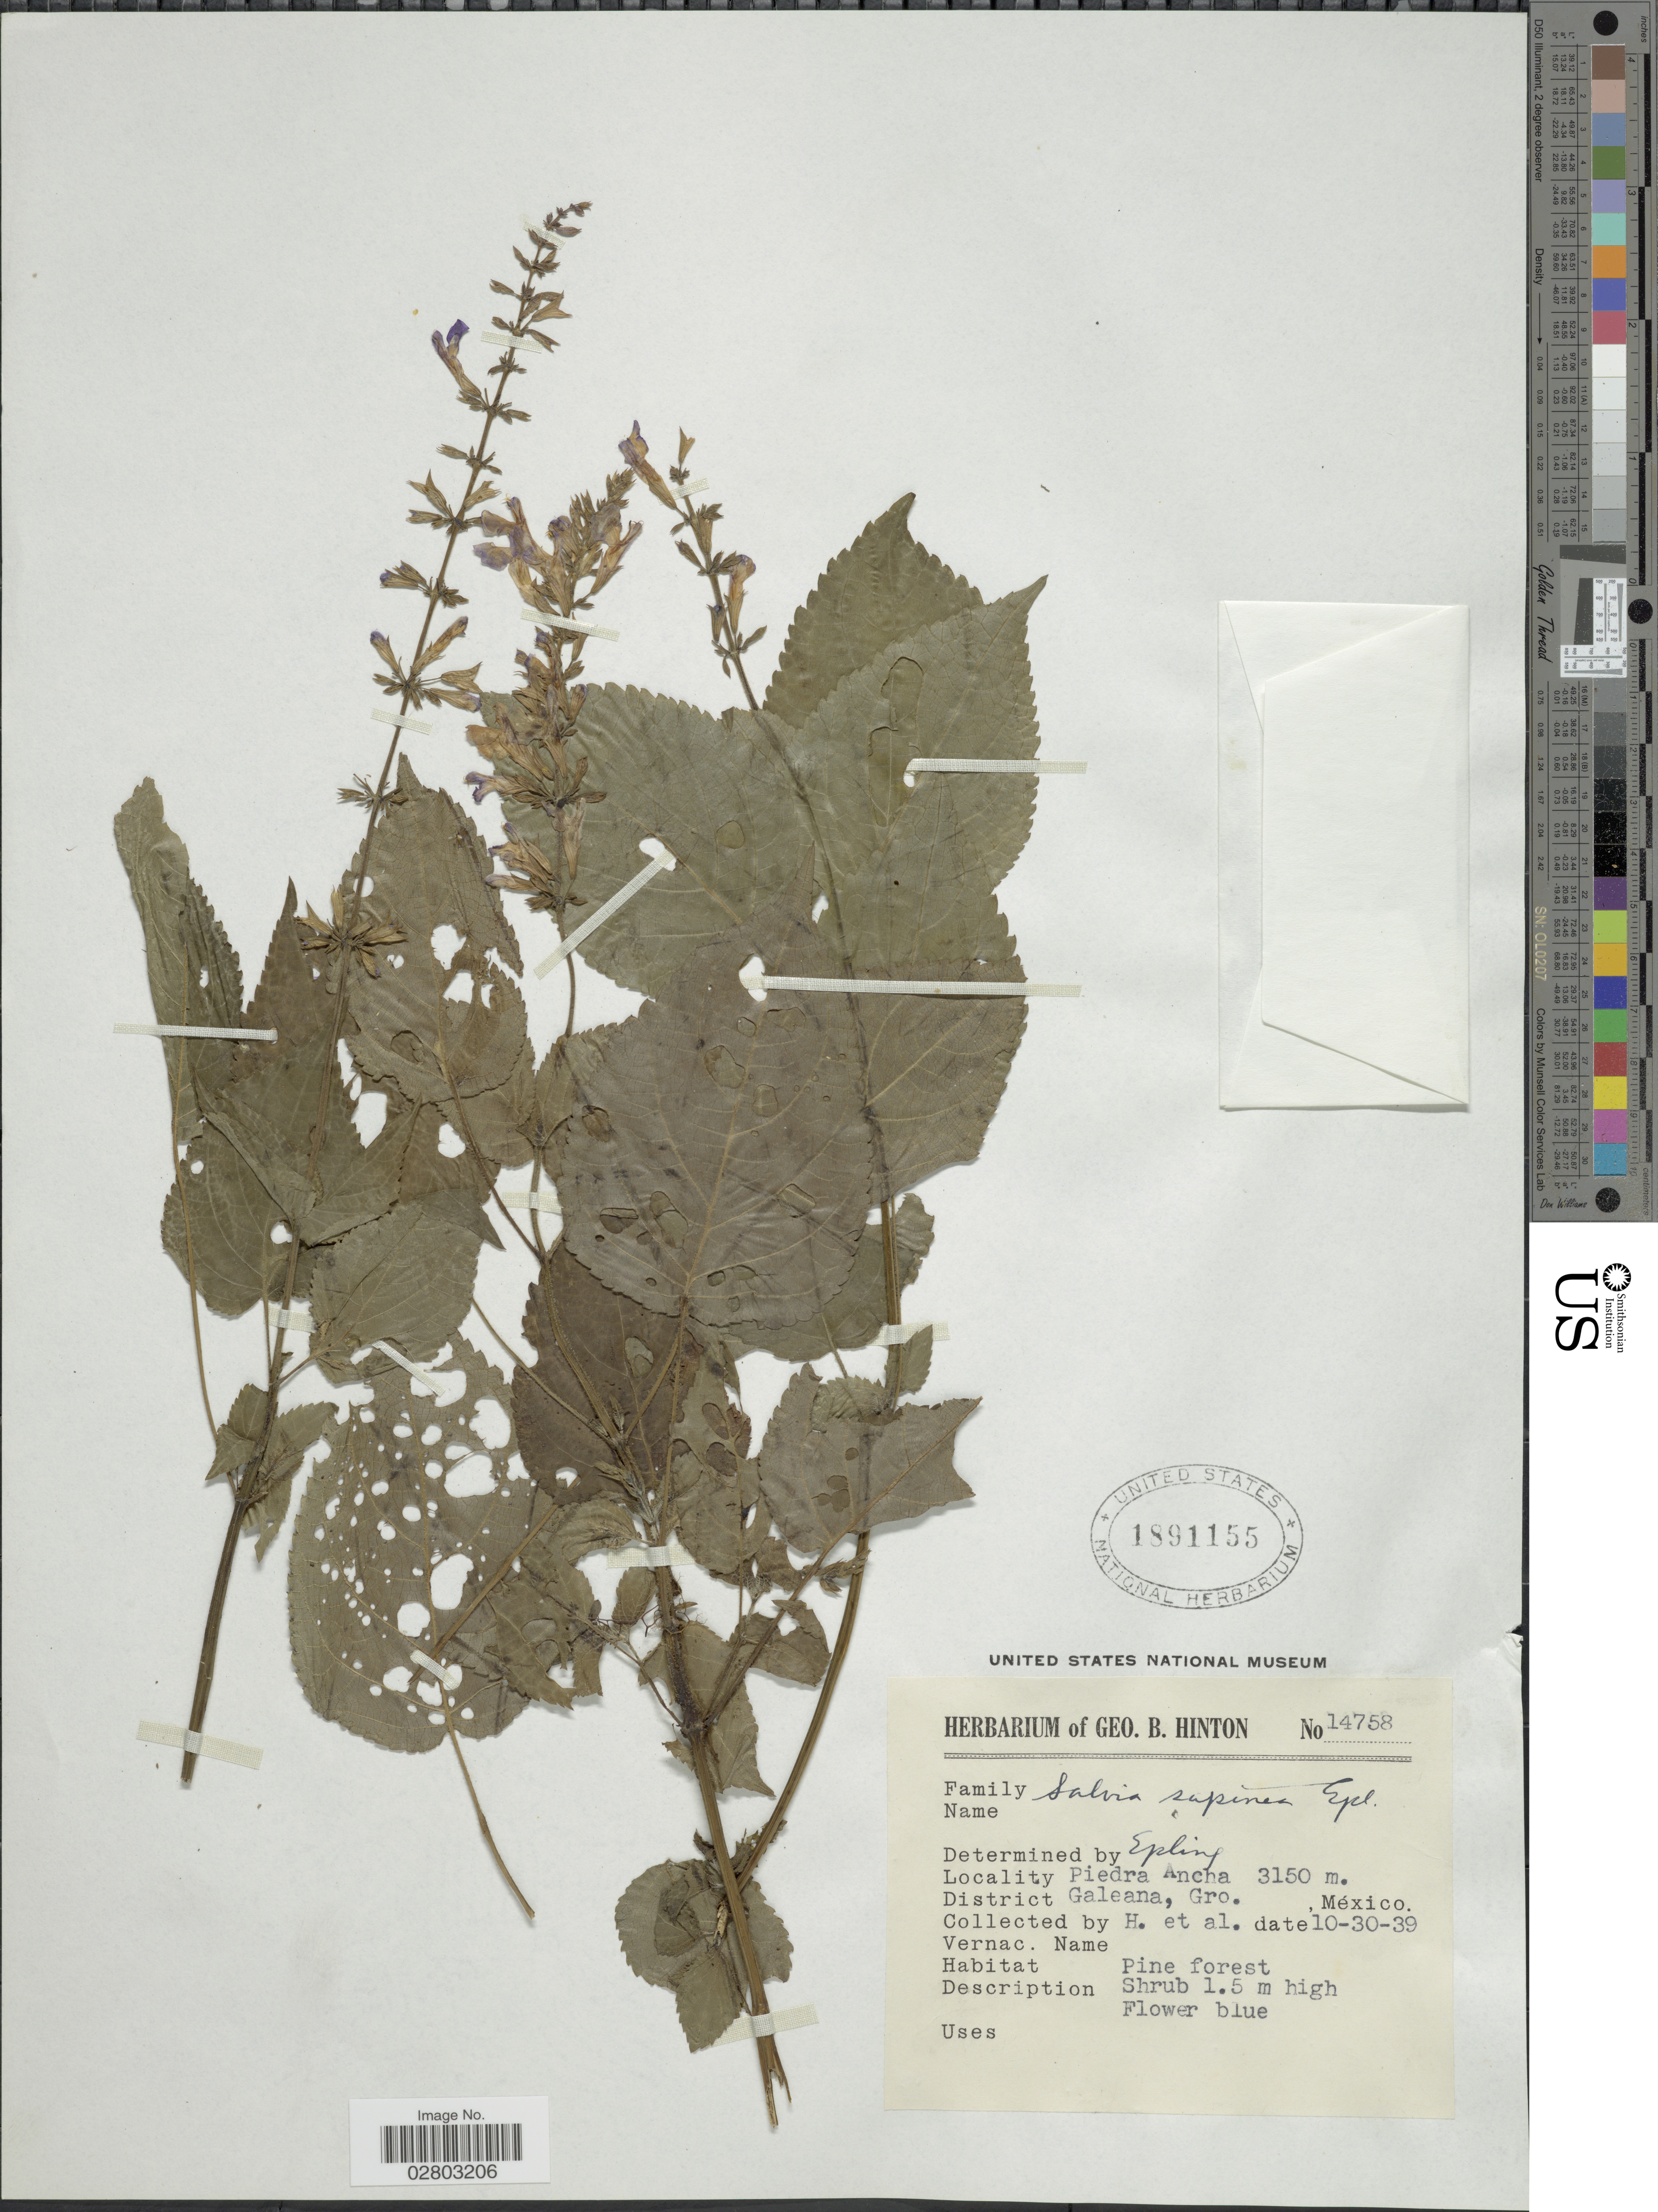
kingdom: Plantae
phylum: Tracheophyta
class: Magnoliopsida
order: Lamiales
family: Lamiaceae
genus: Salvia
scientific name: Salvia sapinea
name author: Epling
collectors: G. B. Hinton & et al.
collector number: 14758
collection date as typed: Transcribed d/m/y: 30/10/39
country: Mexico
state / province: Guerrero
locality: Piedra Ancha, District Galeana.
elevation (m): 3150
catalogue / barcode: US 1891155